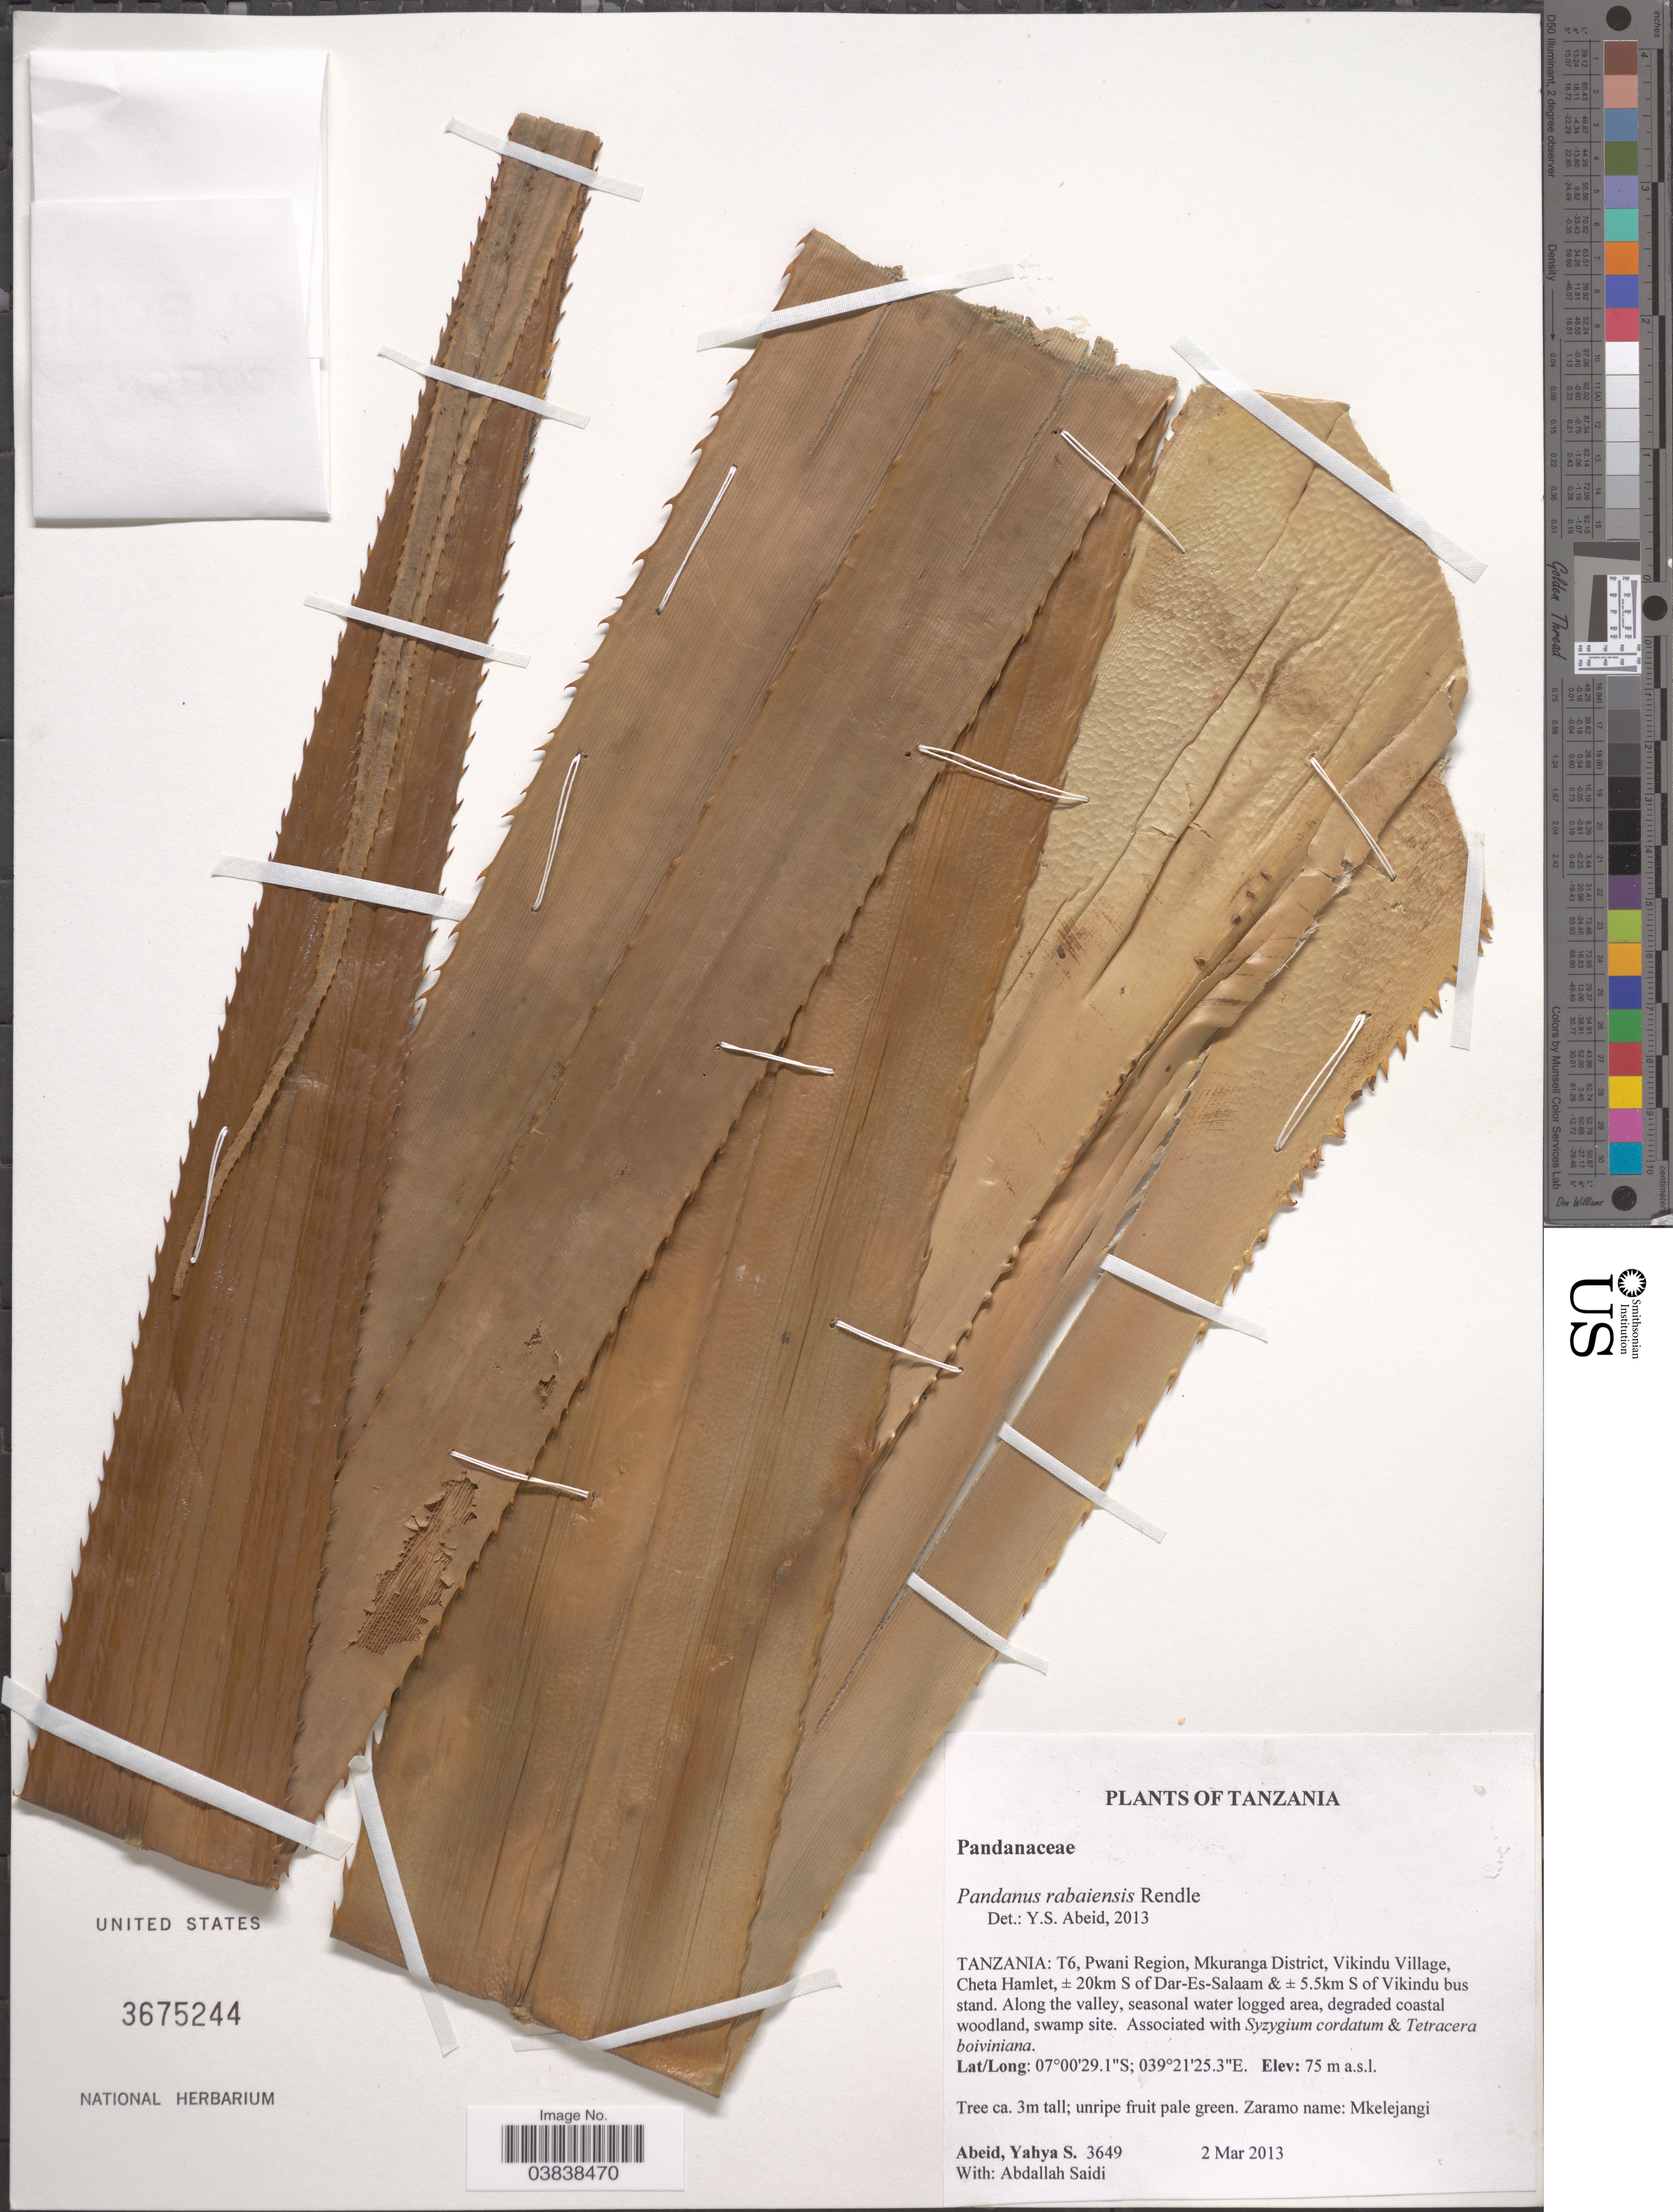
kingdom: Plantae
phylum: Tracheophyta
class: Liliopsida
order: Pandanales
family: Pandanaceae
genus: Pandanus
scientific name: Pandanus rabaiensis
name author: Rendle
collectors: Y. Abeid & A. Saidi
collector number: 3649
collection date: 2013-03-02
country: Tanzania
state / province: Pwani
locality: T6, Pwani Region, Mkuranga District, Vikindu Village, Cheta Hamlet, ± 20 km S of Dar-Es-Salaam & ± 5.5 km S of Vikindu bus stop.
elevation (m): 75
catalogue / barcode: US 3675244